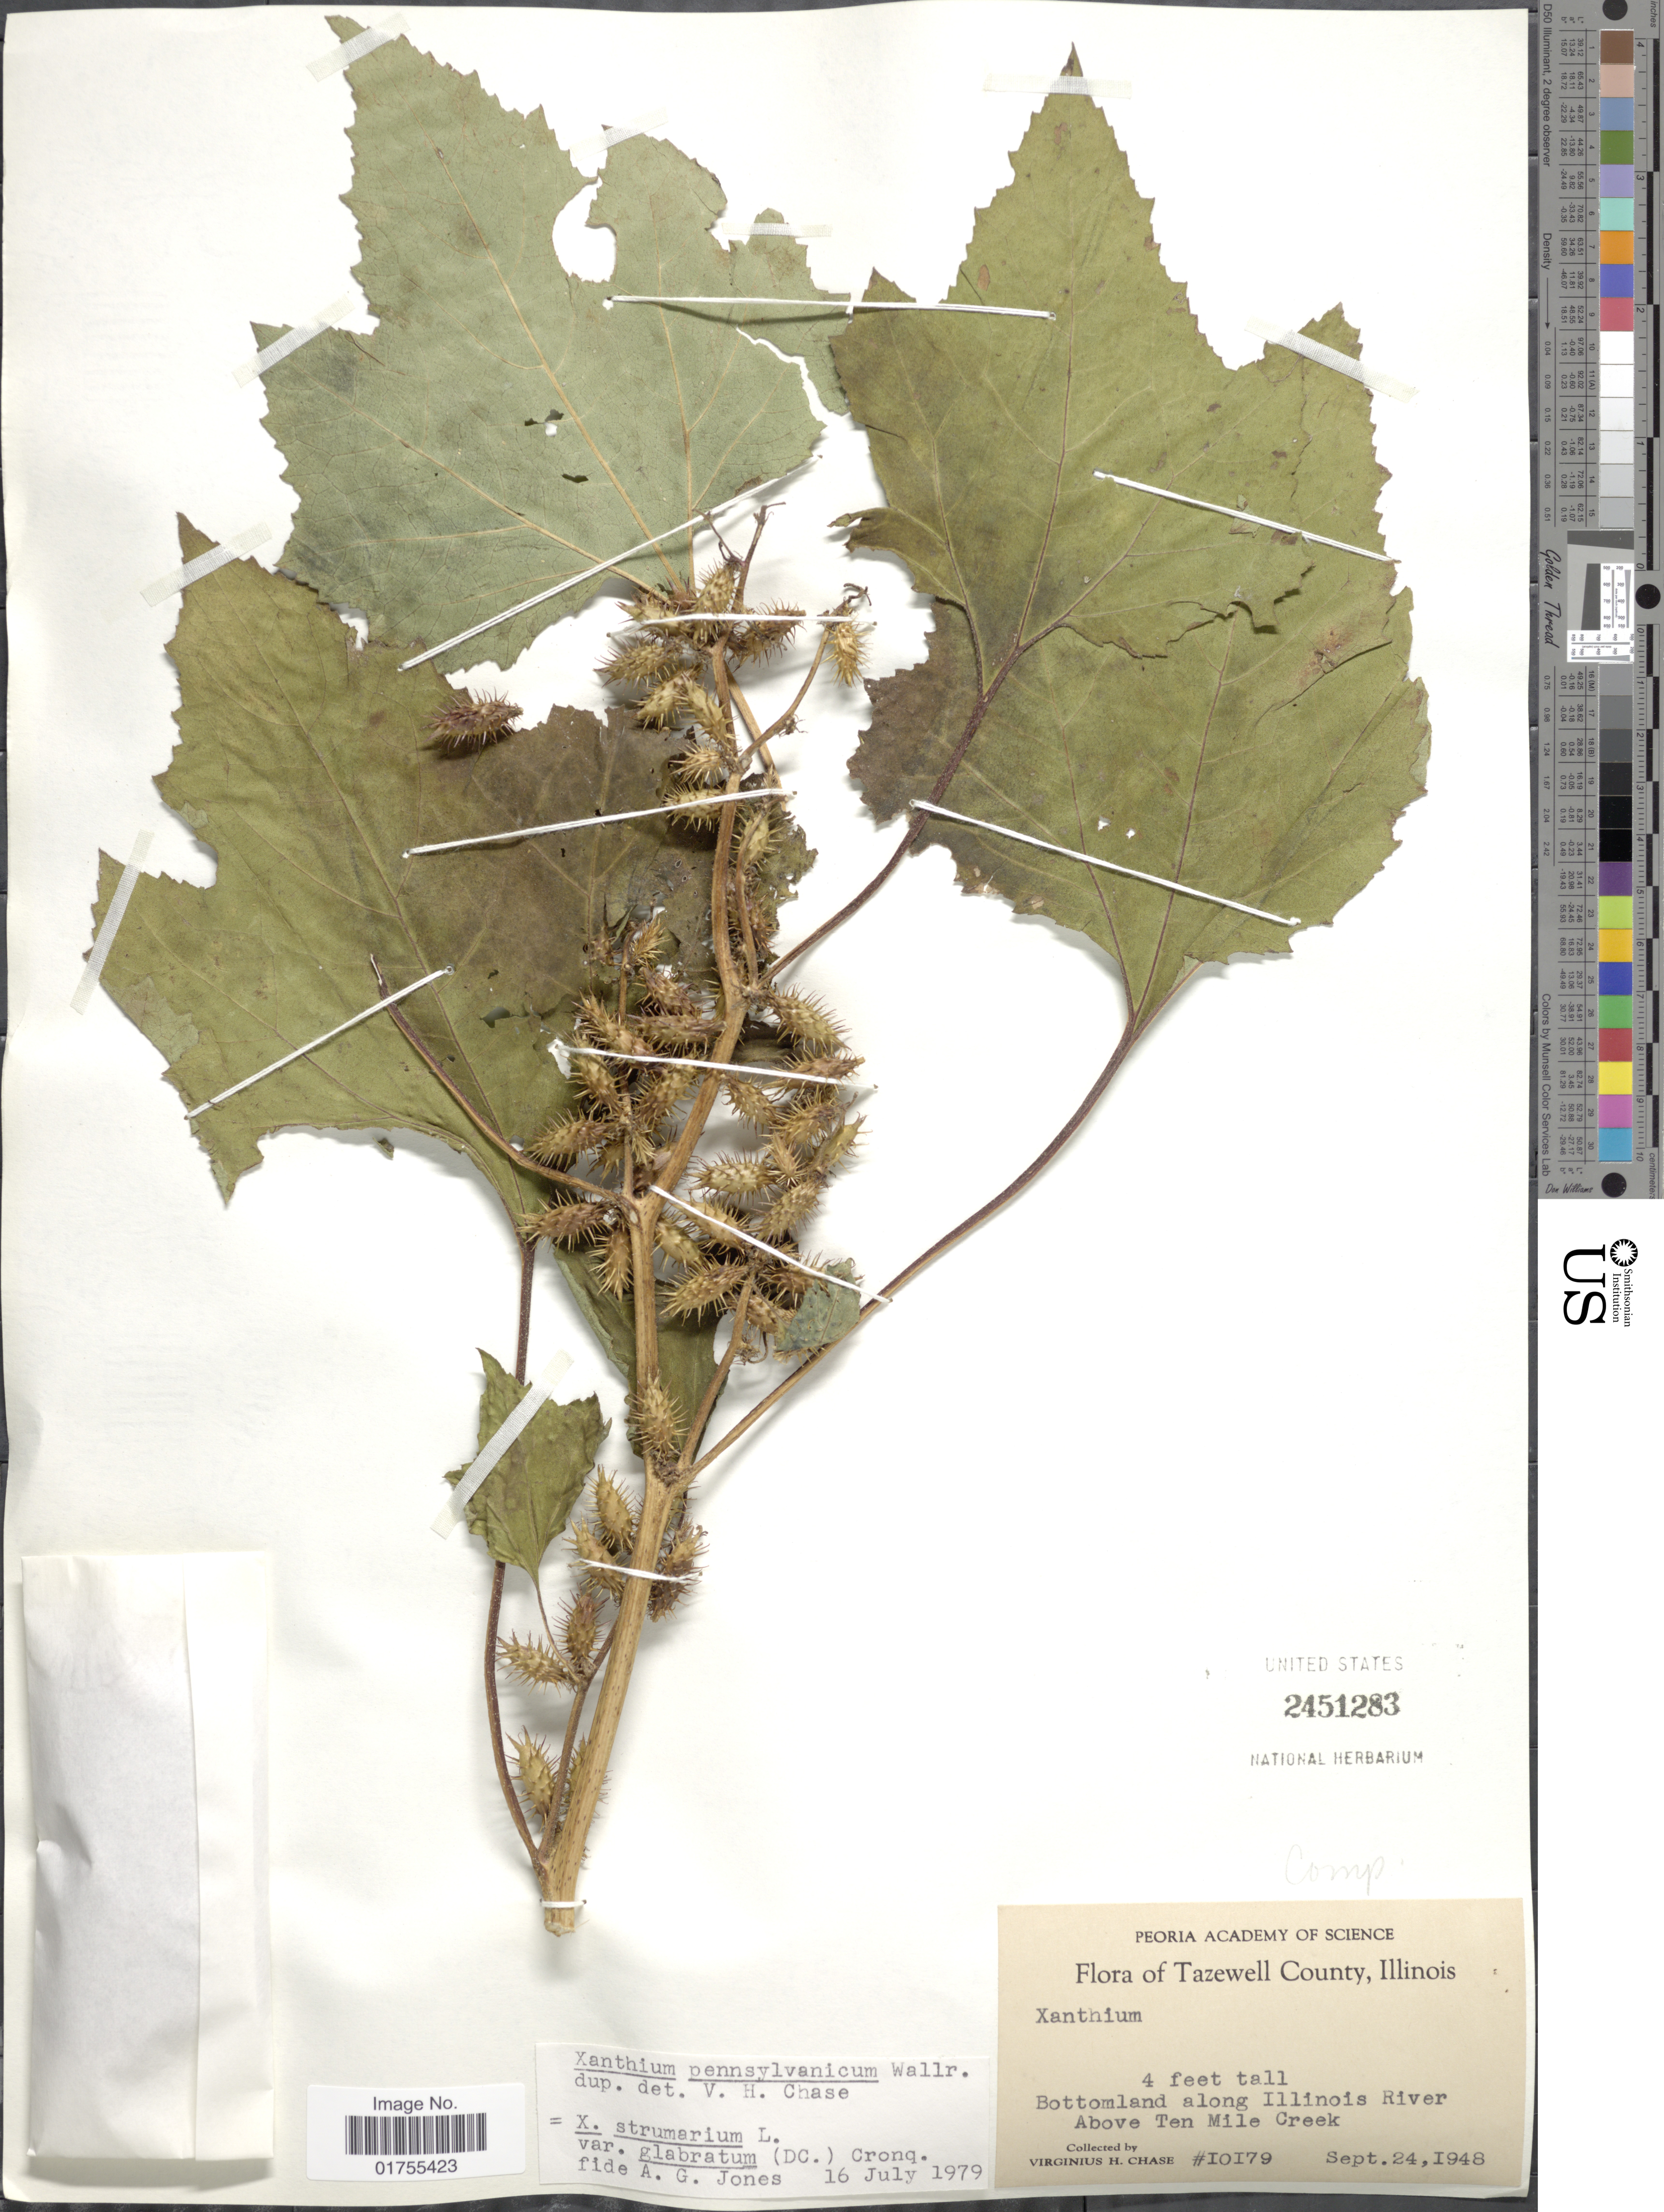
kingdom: Plantae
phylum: Tracheophyta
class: Magnoliopsida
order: Asterales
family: Asteraceae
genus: Xanthium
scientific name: Xanthium strumarium var. glabratum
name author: Mill.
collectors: V. H. Chase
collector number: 10179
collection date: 1948-09-24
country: United States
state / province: Illinois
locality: Tazewell County, Bottomland along Illinois River, Above Ten Mile Creek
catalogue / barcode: US 2451283